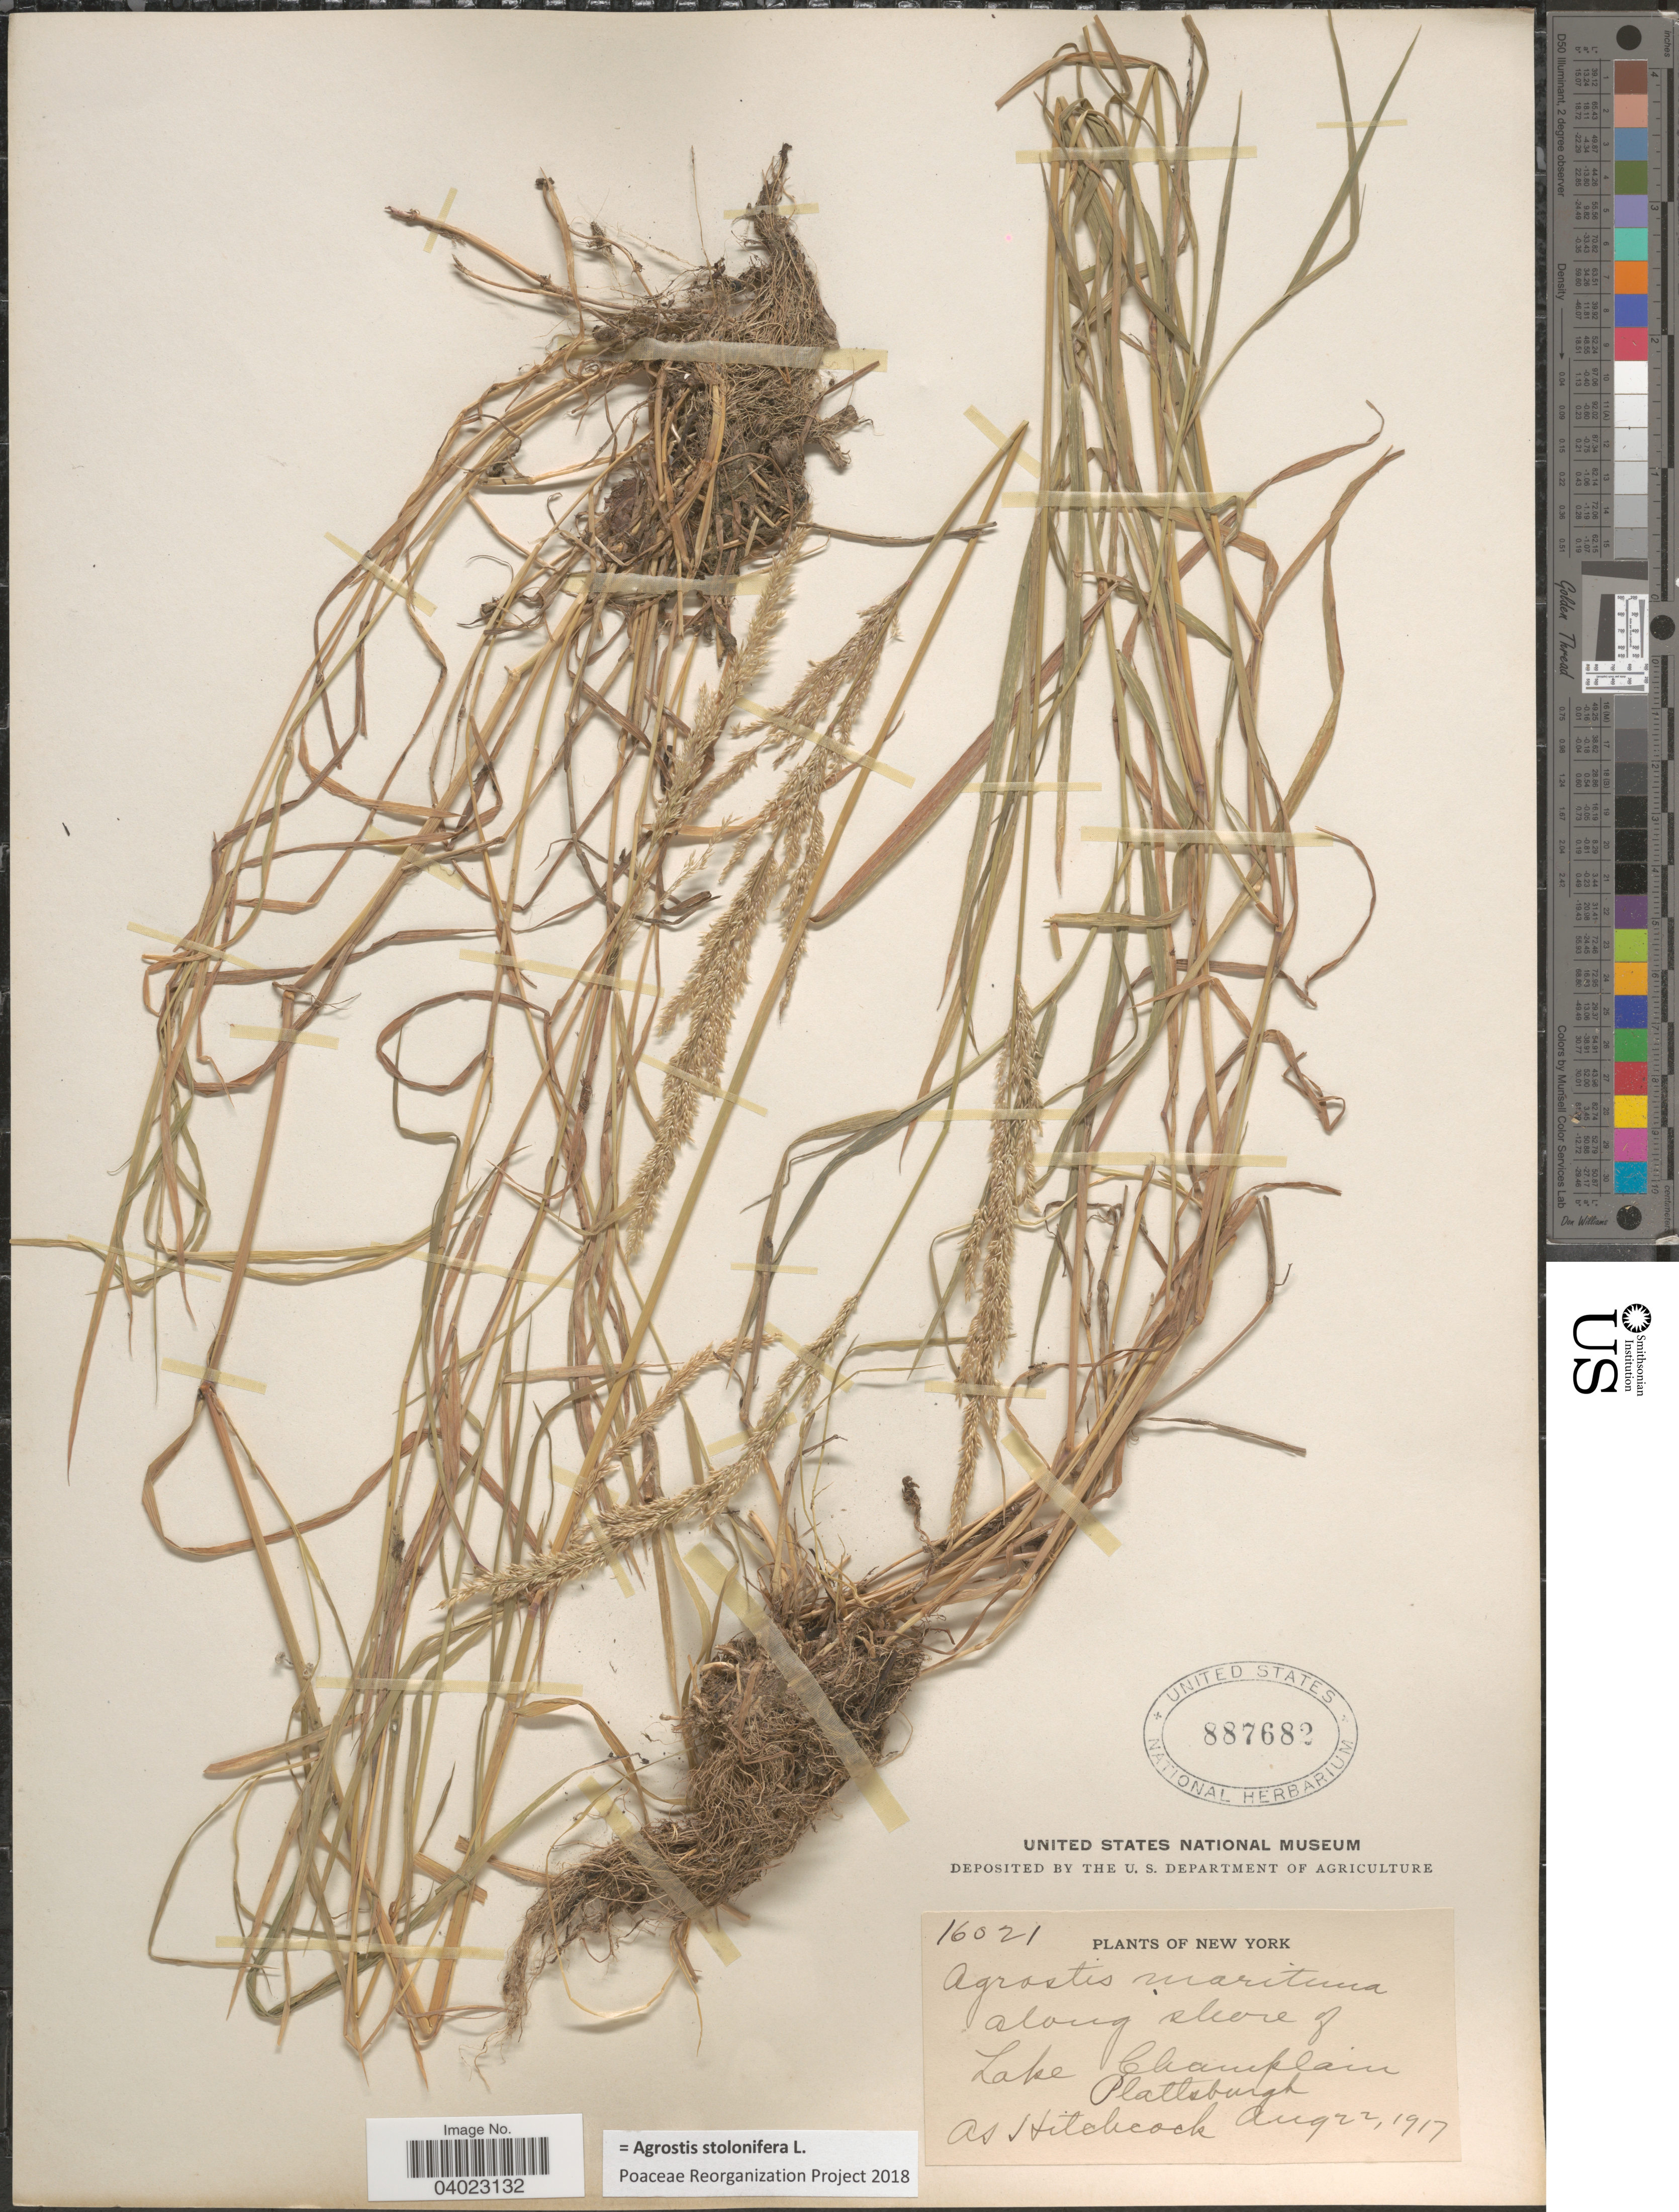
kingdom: Plantae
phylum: Tracheophyta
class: Liliopsida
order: Poales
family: Poaceae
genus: Agrostis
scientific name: Agrostis stolonifera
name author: L.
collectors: A. S. Hitchcock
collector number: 16012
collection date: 1917-08-22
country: United States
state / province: New York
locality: Along shore of Lake Champlain. Plattsburgh.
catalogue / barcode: US 887682